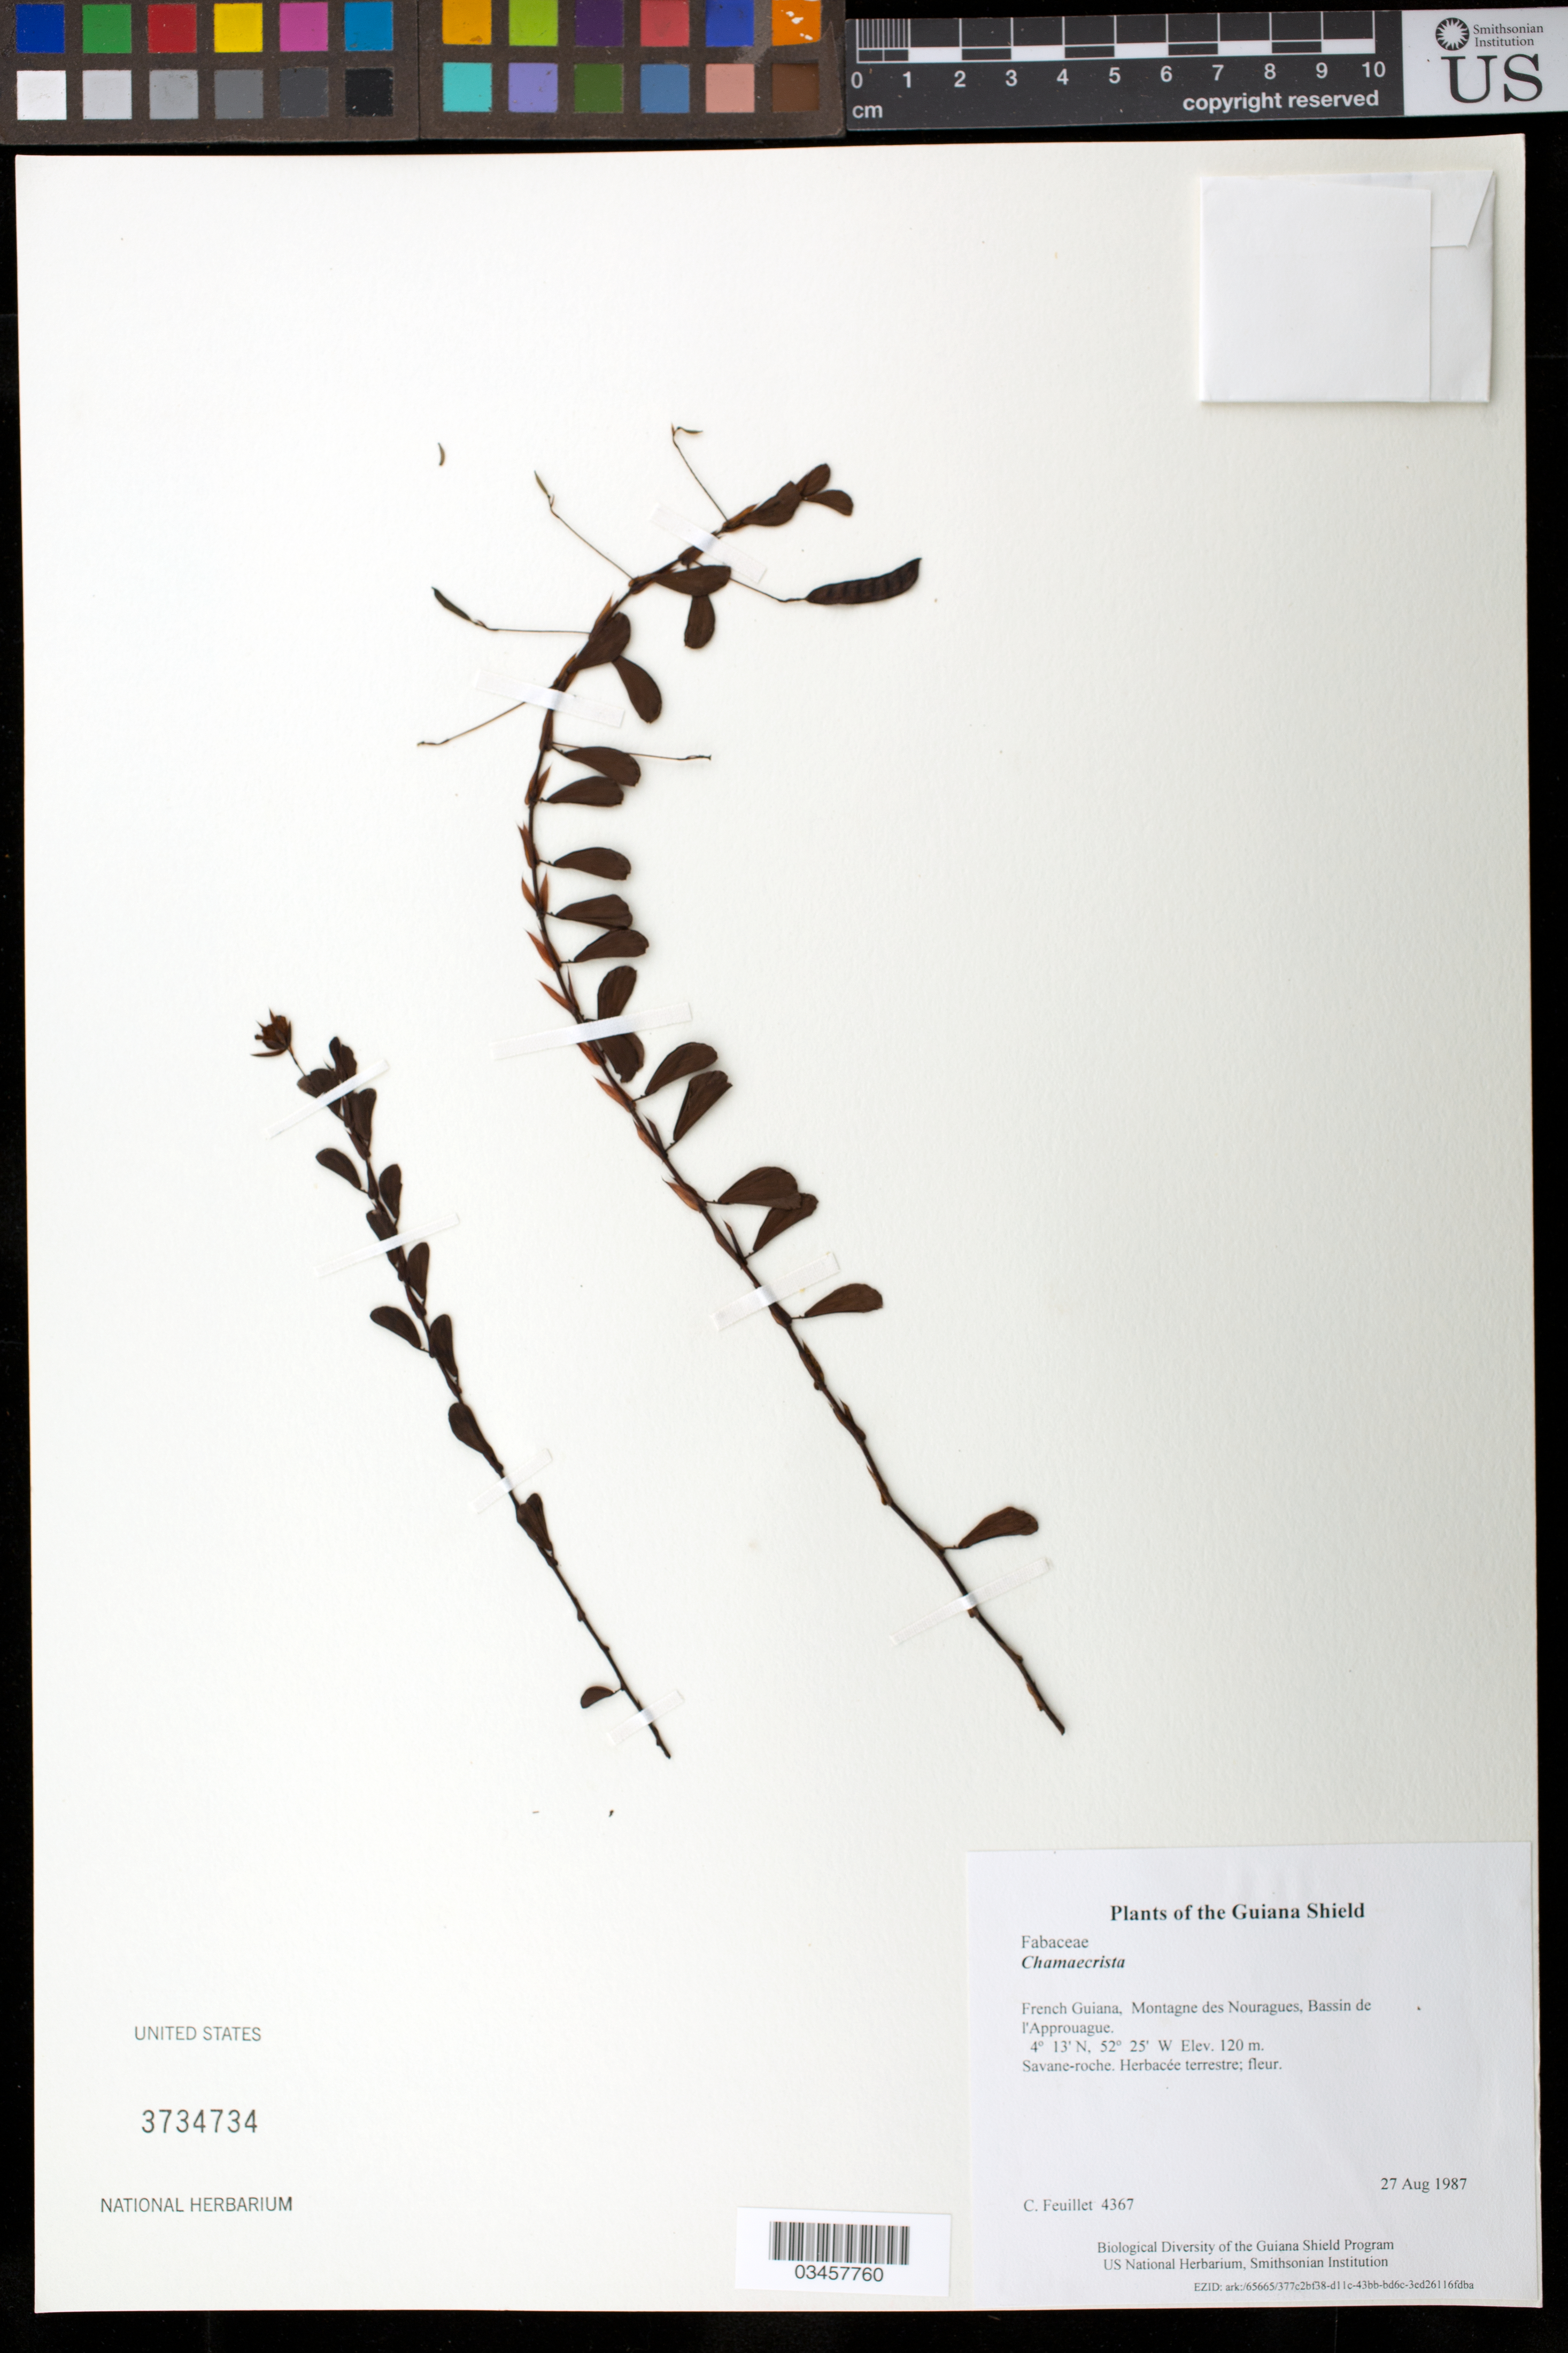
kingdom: Plantae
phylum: Tracheophyta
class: Magnoliopsida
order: Fabales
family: Fabaceae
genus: Chamaecrista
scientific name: Chamaecrista sp.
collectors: C. Feuillet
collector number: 4367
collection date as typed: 27 Aug 1987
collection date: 1987-08-27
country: French Guiana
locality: Montagne des Nouragues, Bassin de l'Approuague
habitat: Savane-roche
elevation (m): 120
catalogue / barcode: US 3734734